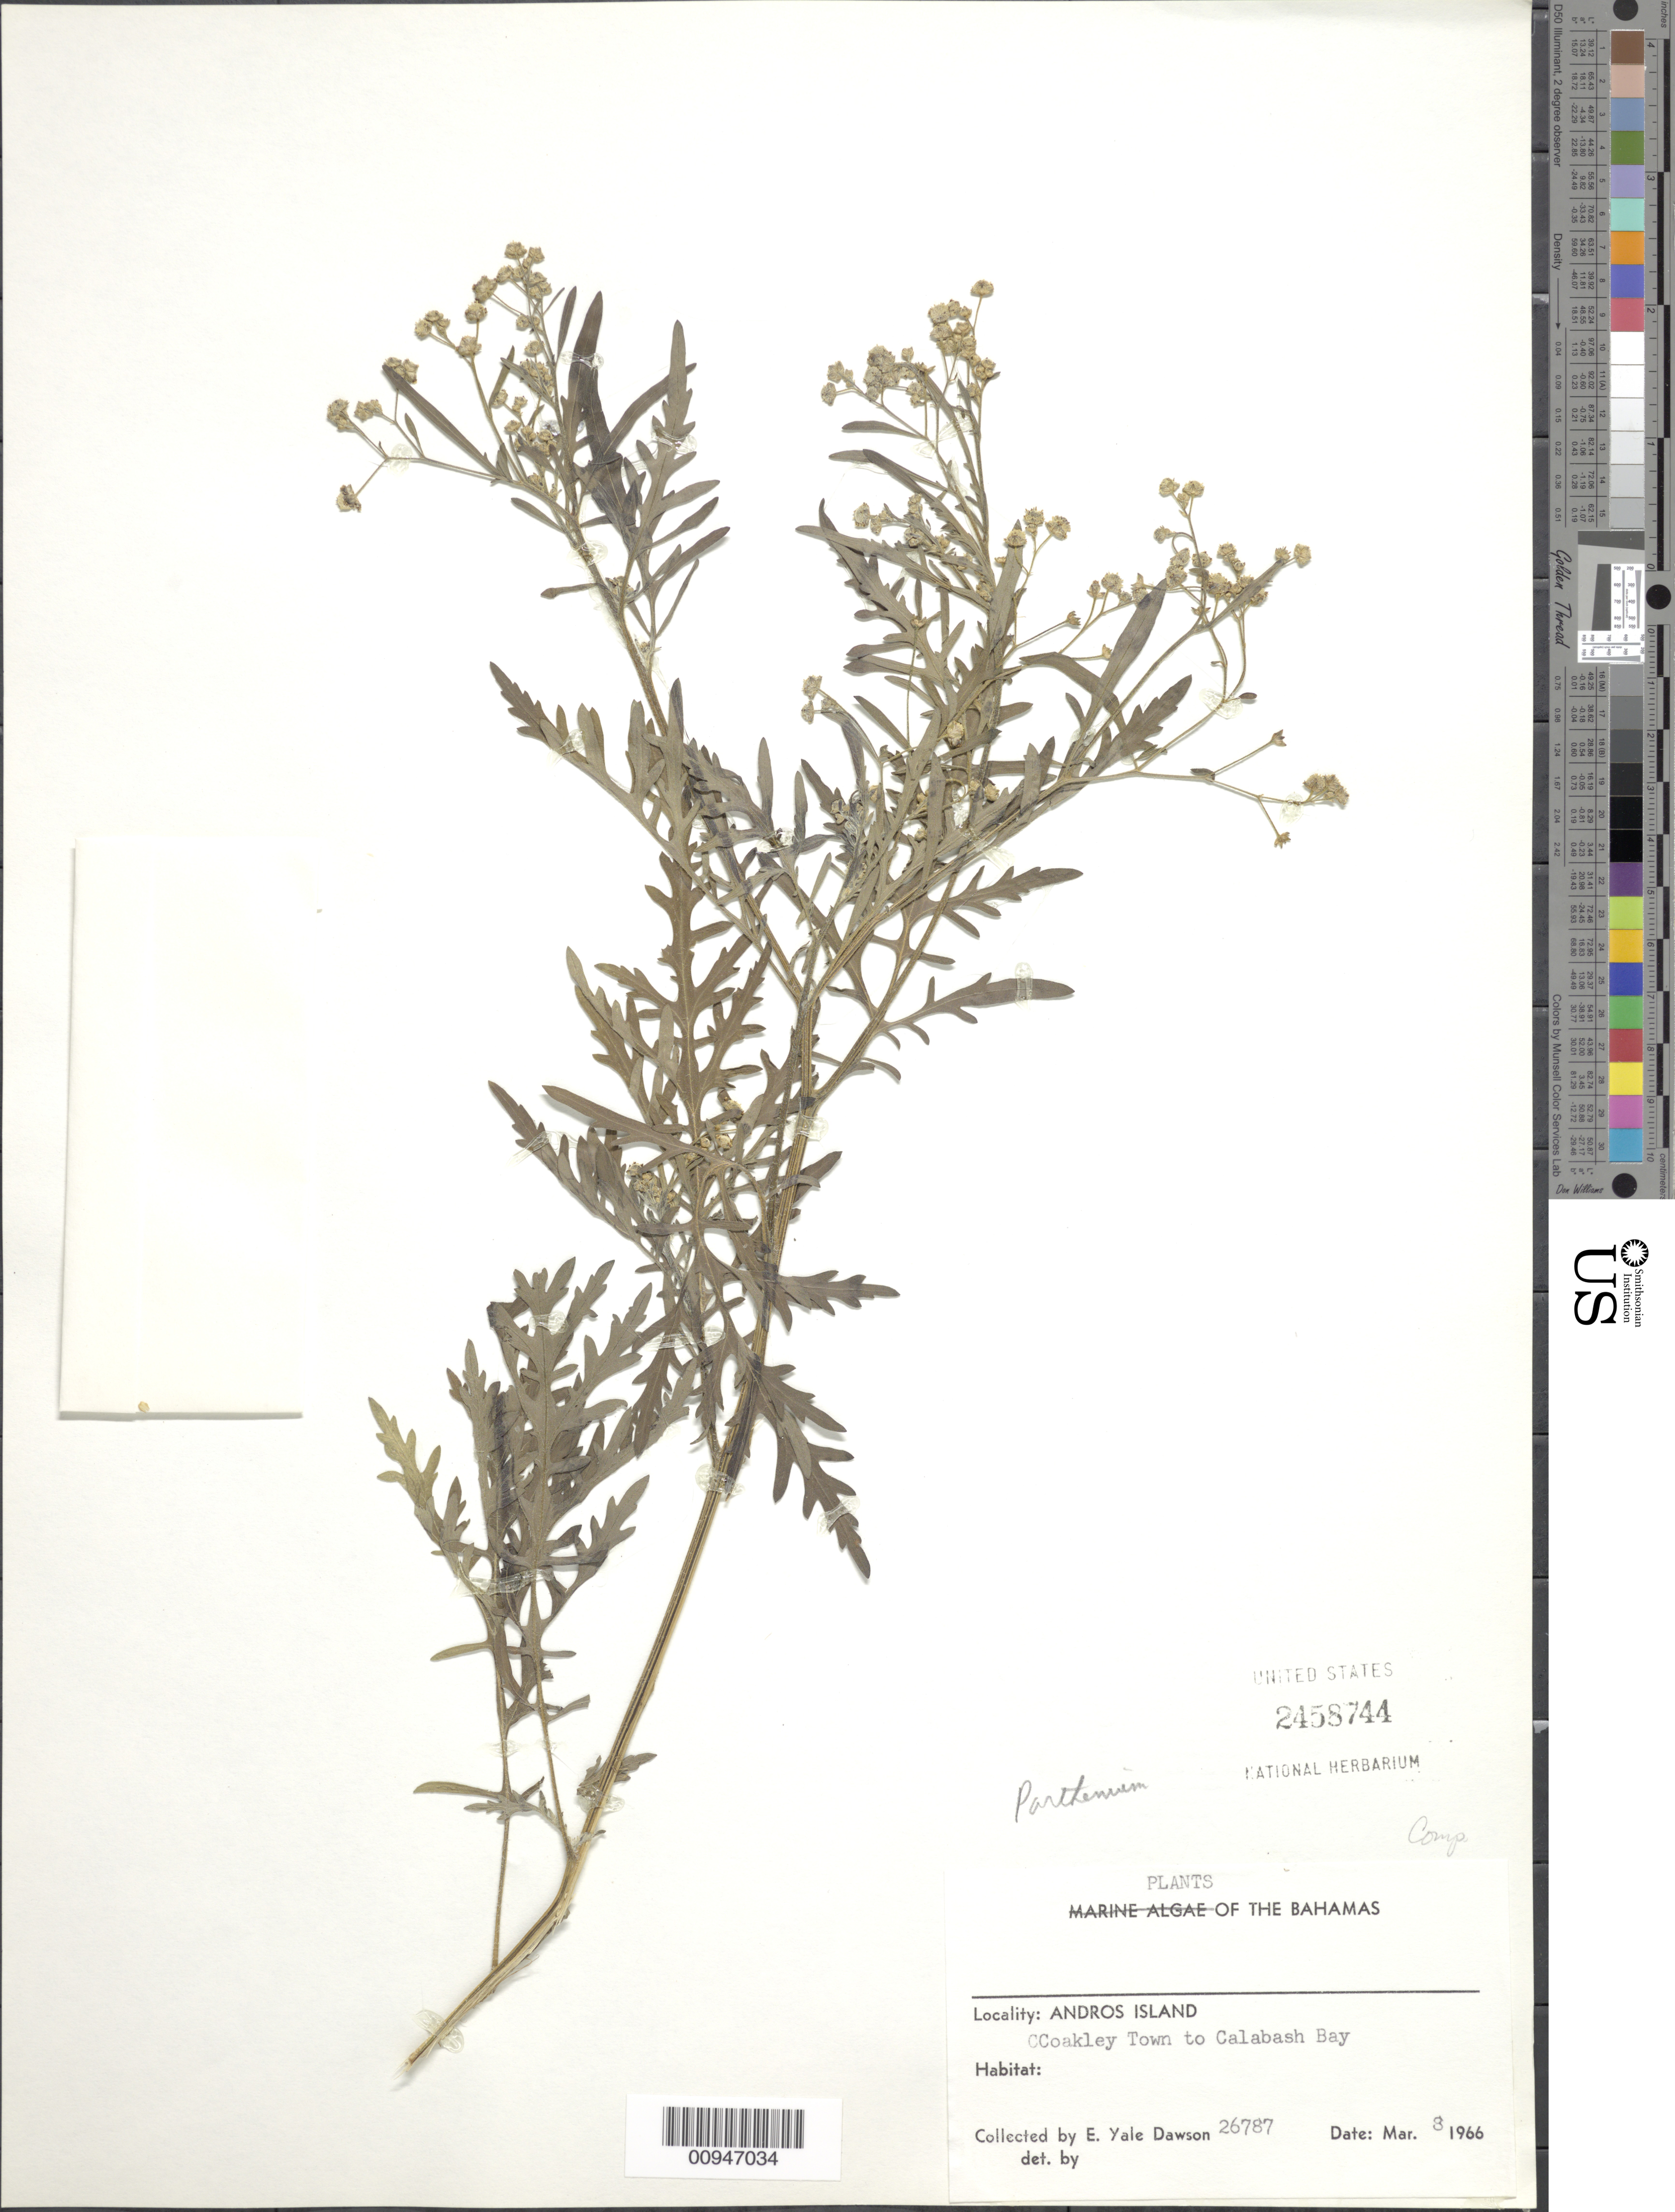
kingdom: Plantae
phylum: Tracheophyta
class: Magnoliopsida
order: Asterales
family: Asteraceae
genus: Parthenium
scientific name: Parthenium hysterophorus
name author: L.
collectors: E. Y. Dawson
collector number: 26787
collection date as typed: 08 Mar 1966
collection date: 1966-03-08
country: Bahamas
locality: Coakley Town to Calabash Bay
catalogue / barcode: US 2458744